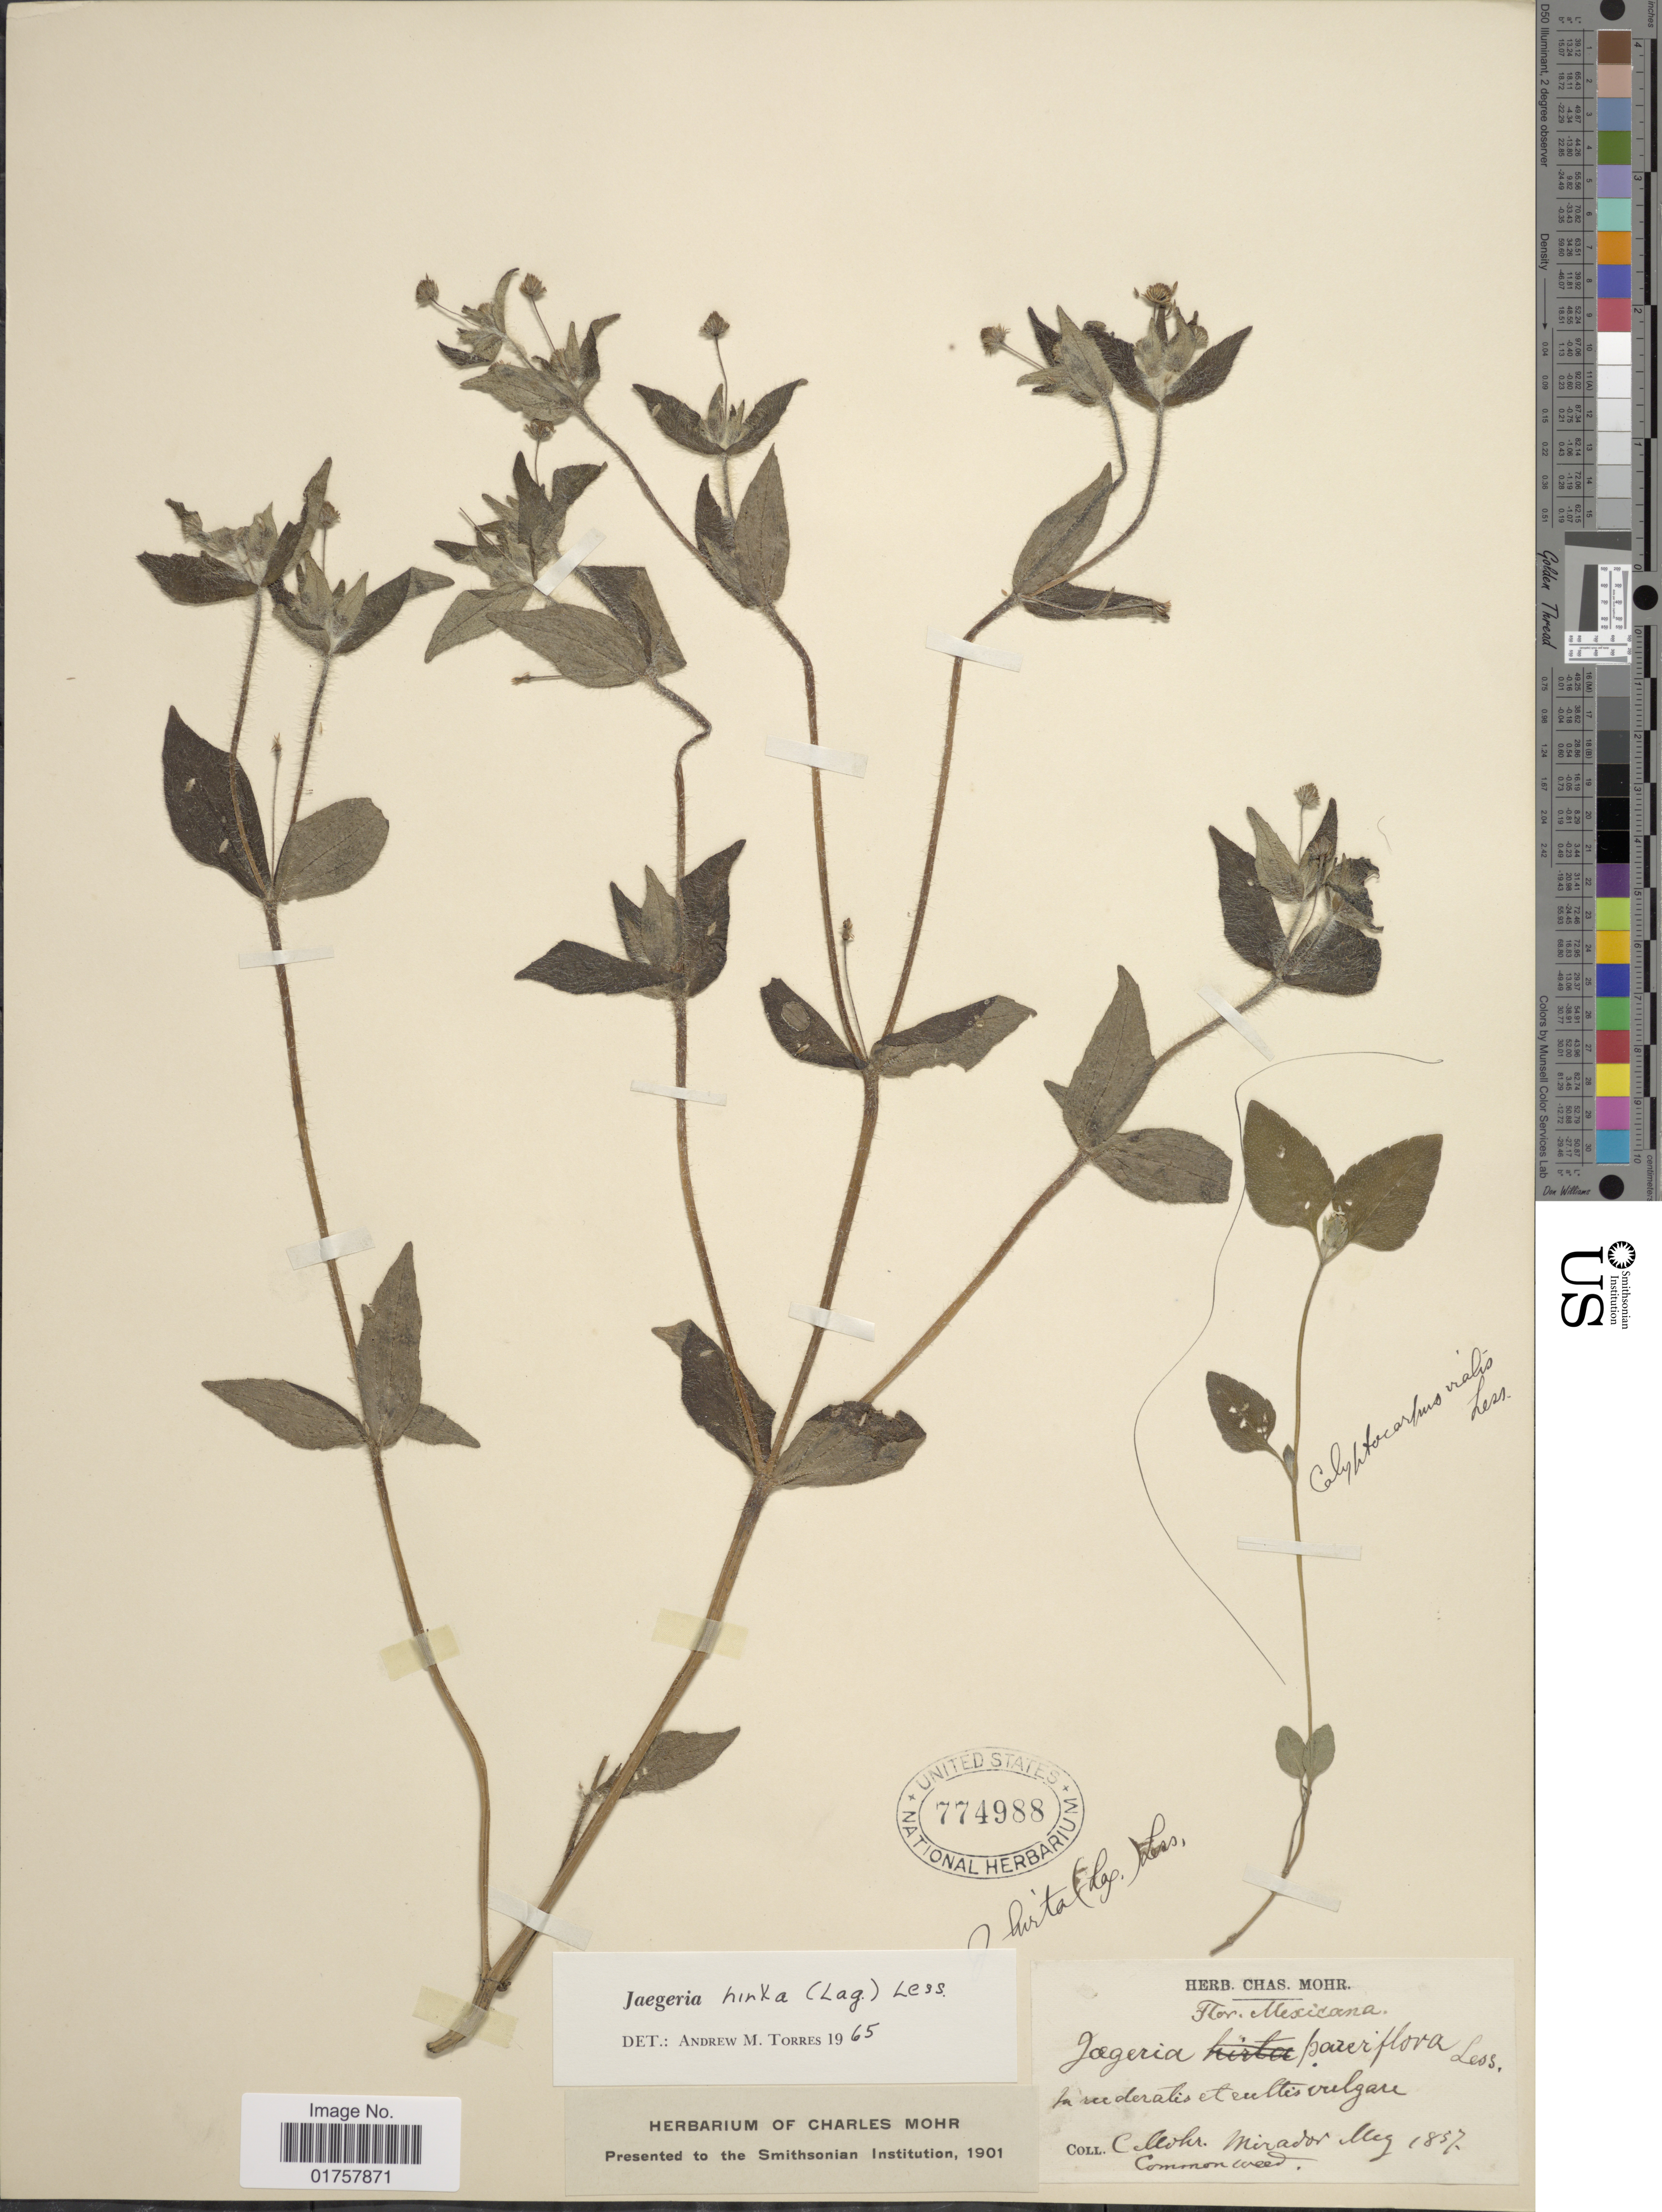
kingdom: Plantae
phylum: Tracheophyta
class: Magnoliopsida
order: Asterales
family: Asteraceae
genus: Jaegeria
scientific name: Jaegeria hirta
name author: (Lag.) Less.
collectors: C. T. Mohr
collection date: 1857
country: Mexico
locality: In ruderatis et cultis vulgau, Mirador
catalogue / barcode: US 774988